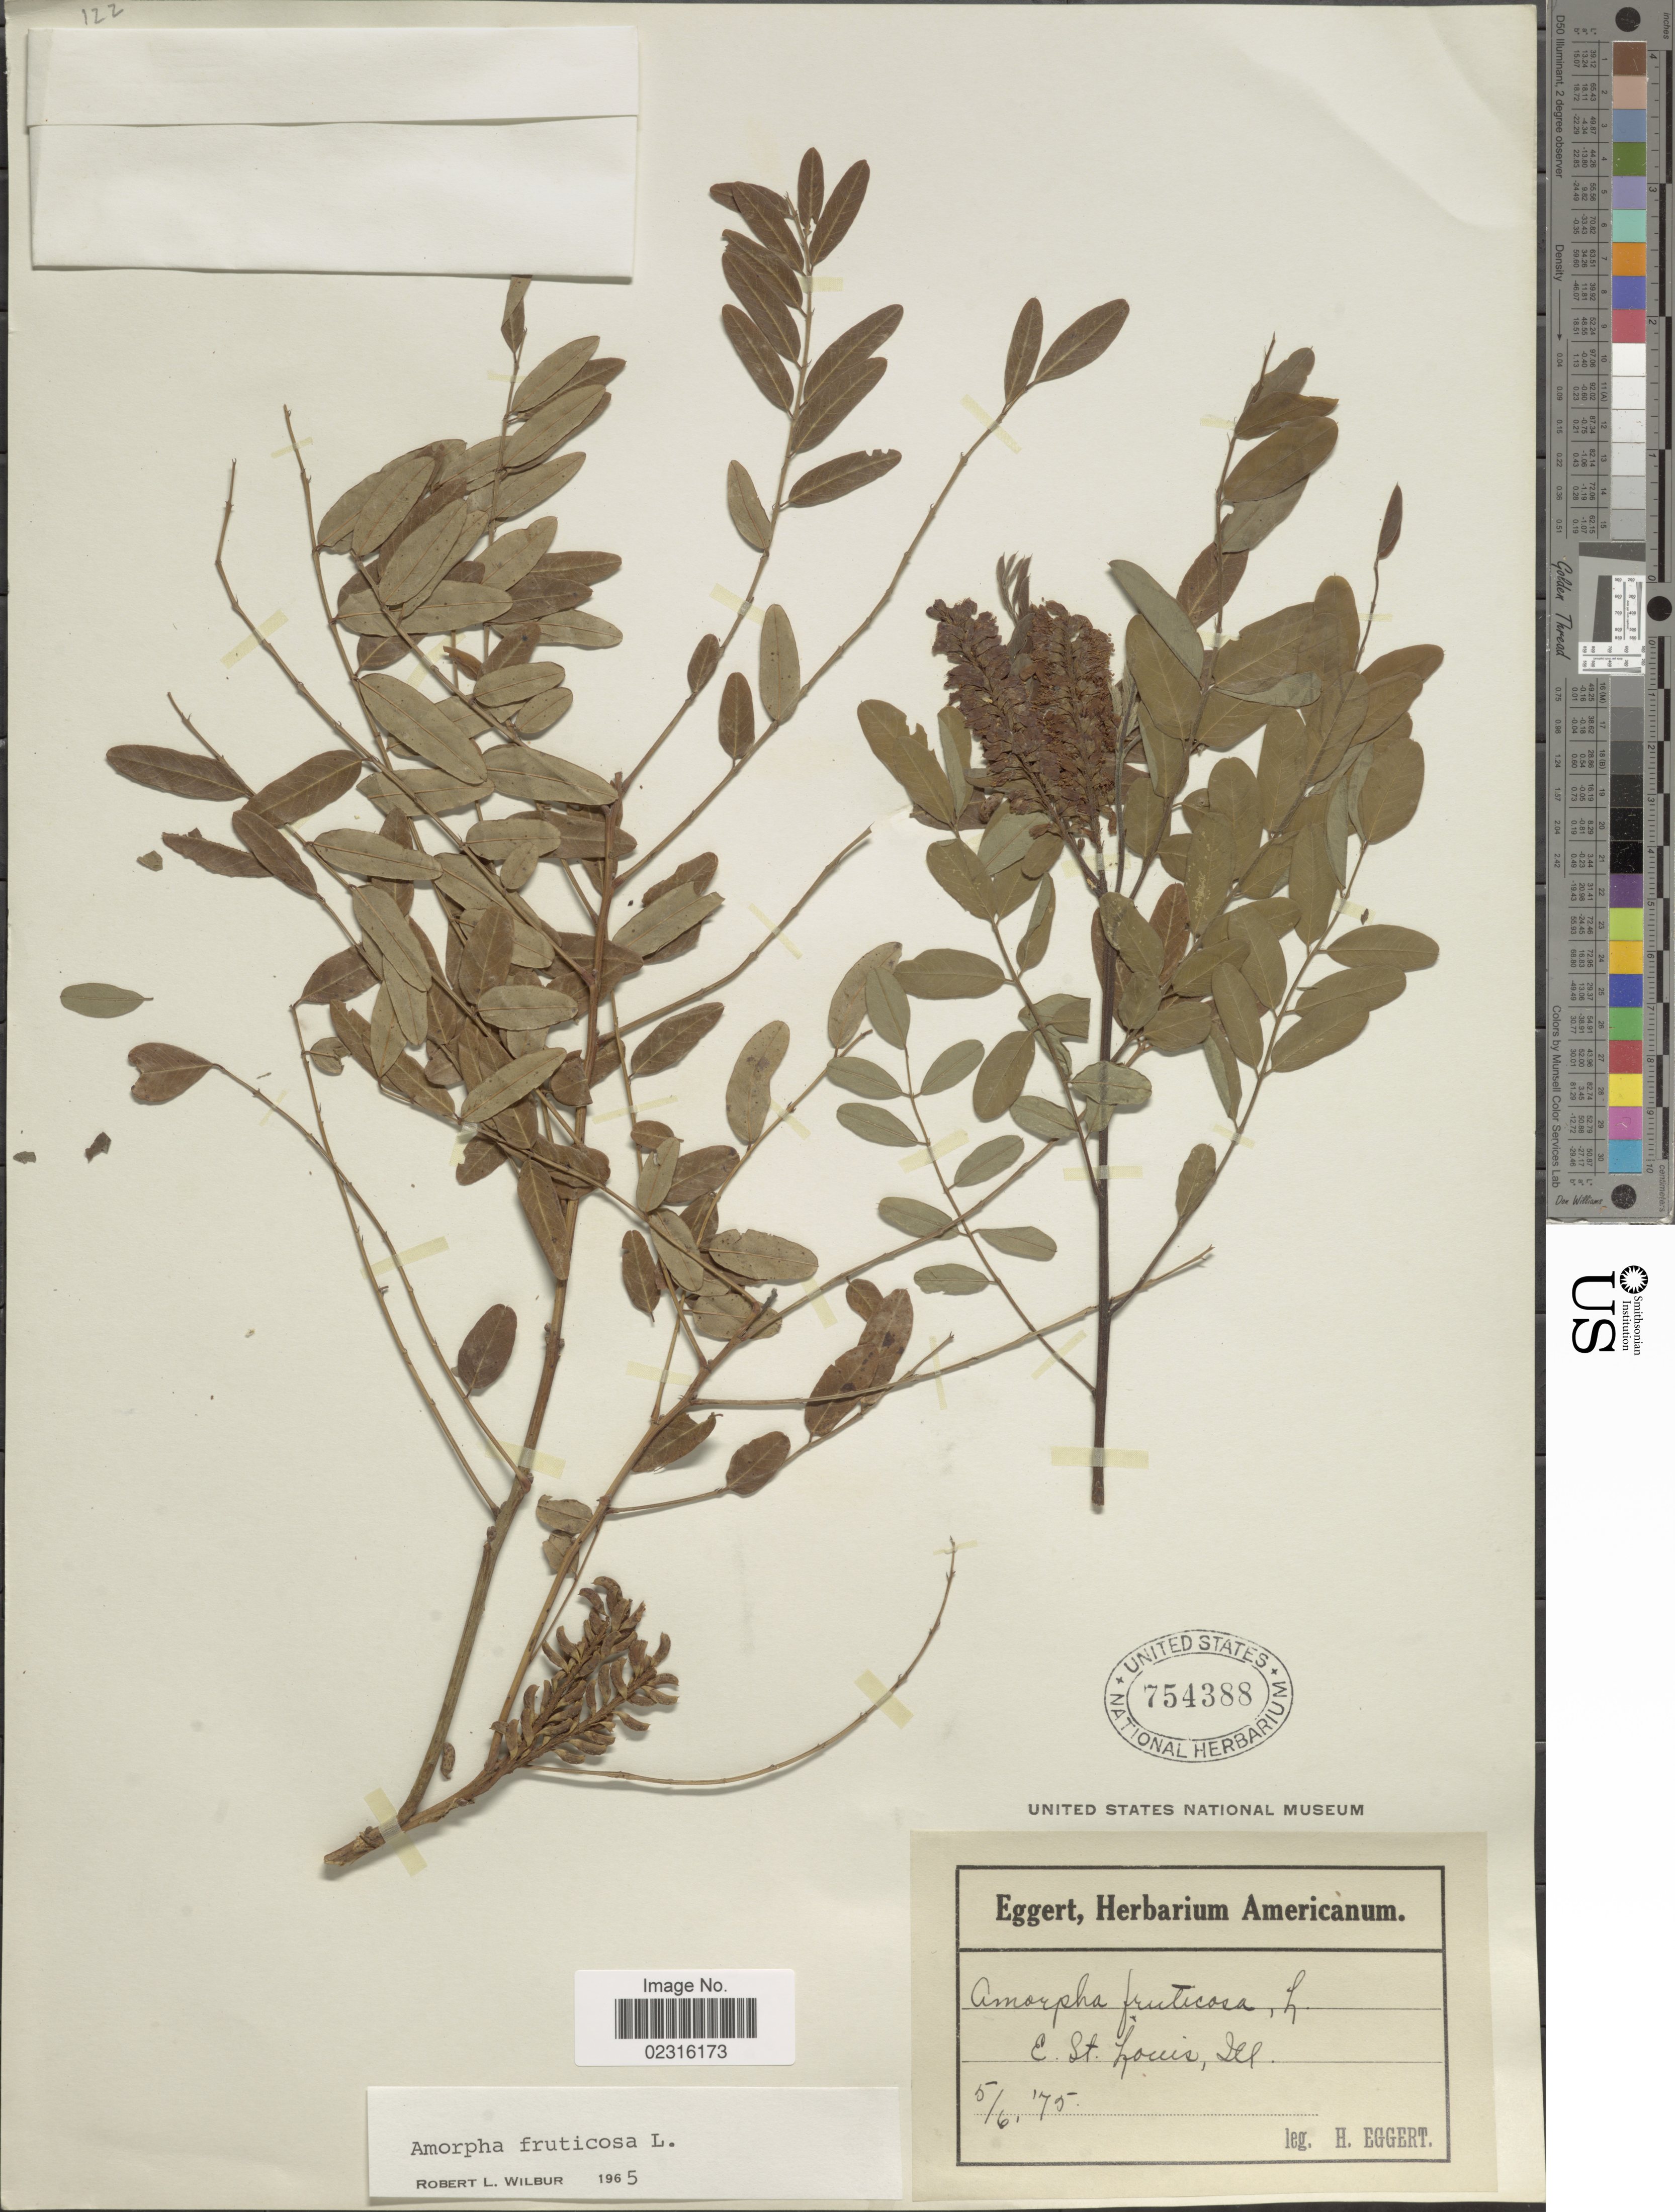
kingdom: Plantae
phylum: Tracheophyta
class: Magnoliopsida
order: Fabales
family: Fabaceae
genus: Amorpha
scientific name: Amorpha fruticosa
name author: L.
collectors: H. Eggert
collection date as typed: Transcribed d/m/y: 6/5/75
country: United States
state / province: Illinois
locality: E. St. Louis.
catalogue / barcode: US 754388